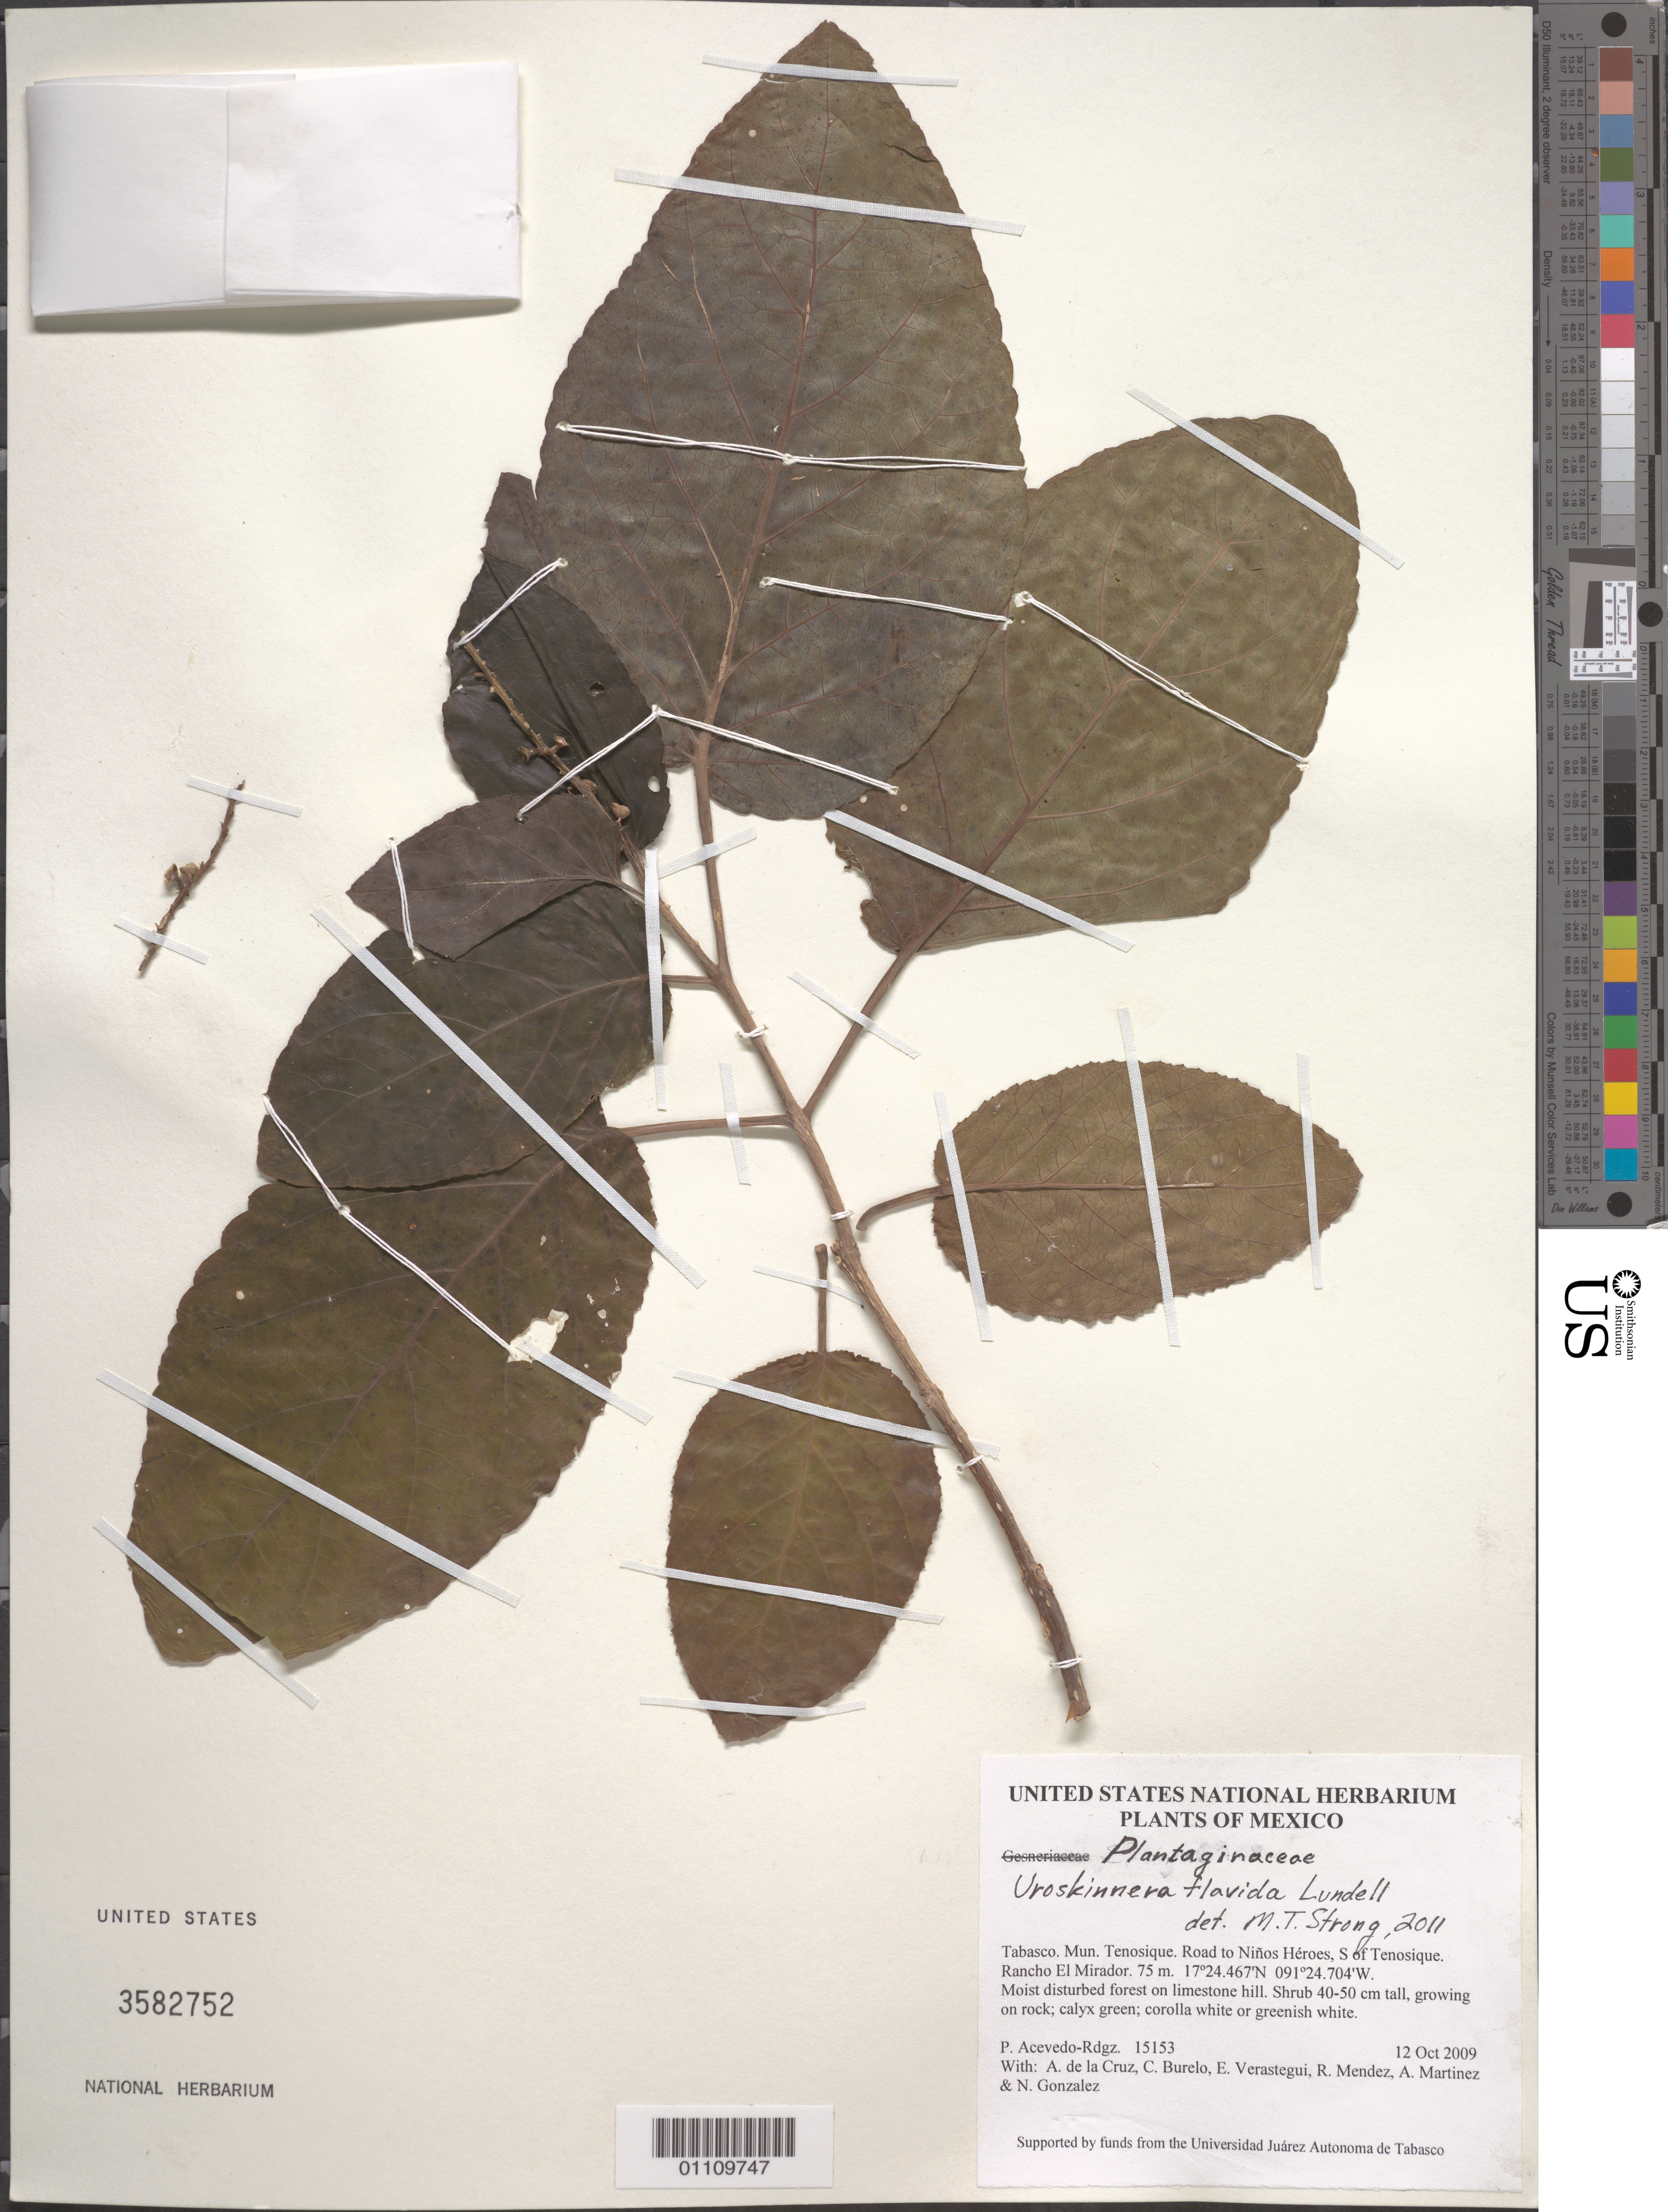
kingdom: Plantae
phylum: Tracheophyta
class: Magnoliopsida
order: Lamiales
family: Plantaginaceae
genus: Uroskinnera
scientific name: Uroskinnera flavida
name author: Lundell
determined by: Strong, M. T., (US), Smithsonian Institution - National Museum of Natural History (UNITED STATES)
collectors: P. Acevedo-Rodr., A. de la Cruz, C. Burelo, E. Verastegui, R. Mendez & A. Martinez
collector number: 15153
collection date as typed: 12 Oct 2009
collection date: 2009-10-12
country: Mexico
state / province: Tabasco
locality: Mun. Tenosique. Road to Niños Héroes, S of Tenosique. Rancho El Mirador.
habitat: Moist disturbed forest on limestone hill.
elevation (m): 75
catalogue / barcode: US 3582752